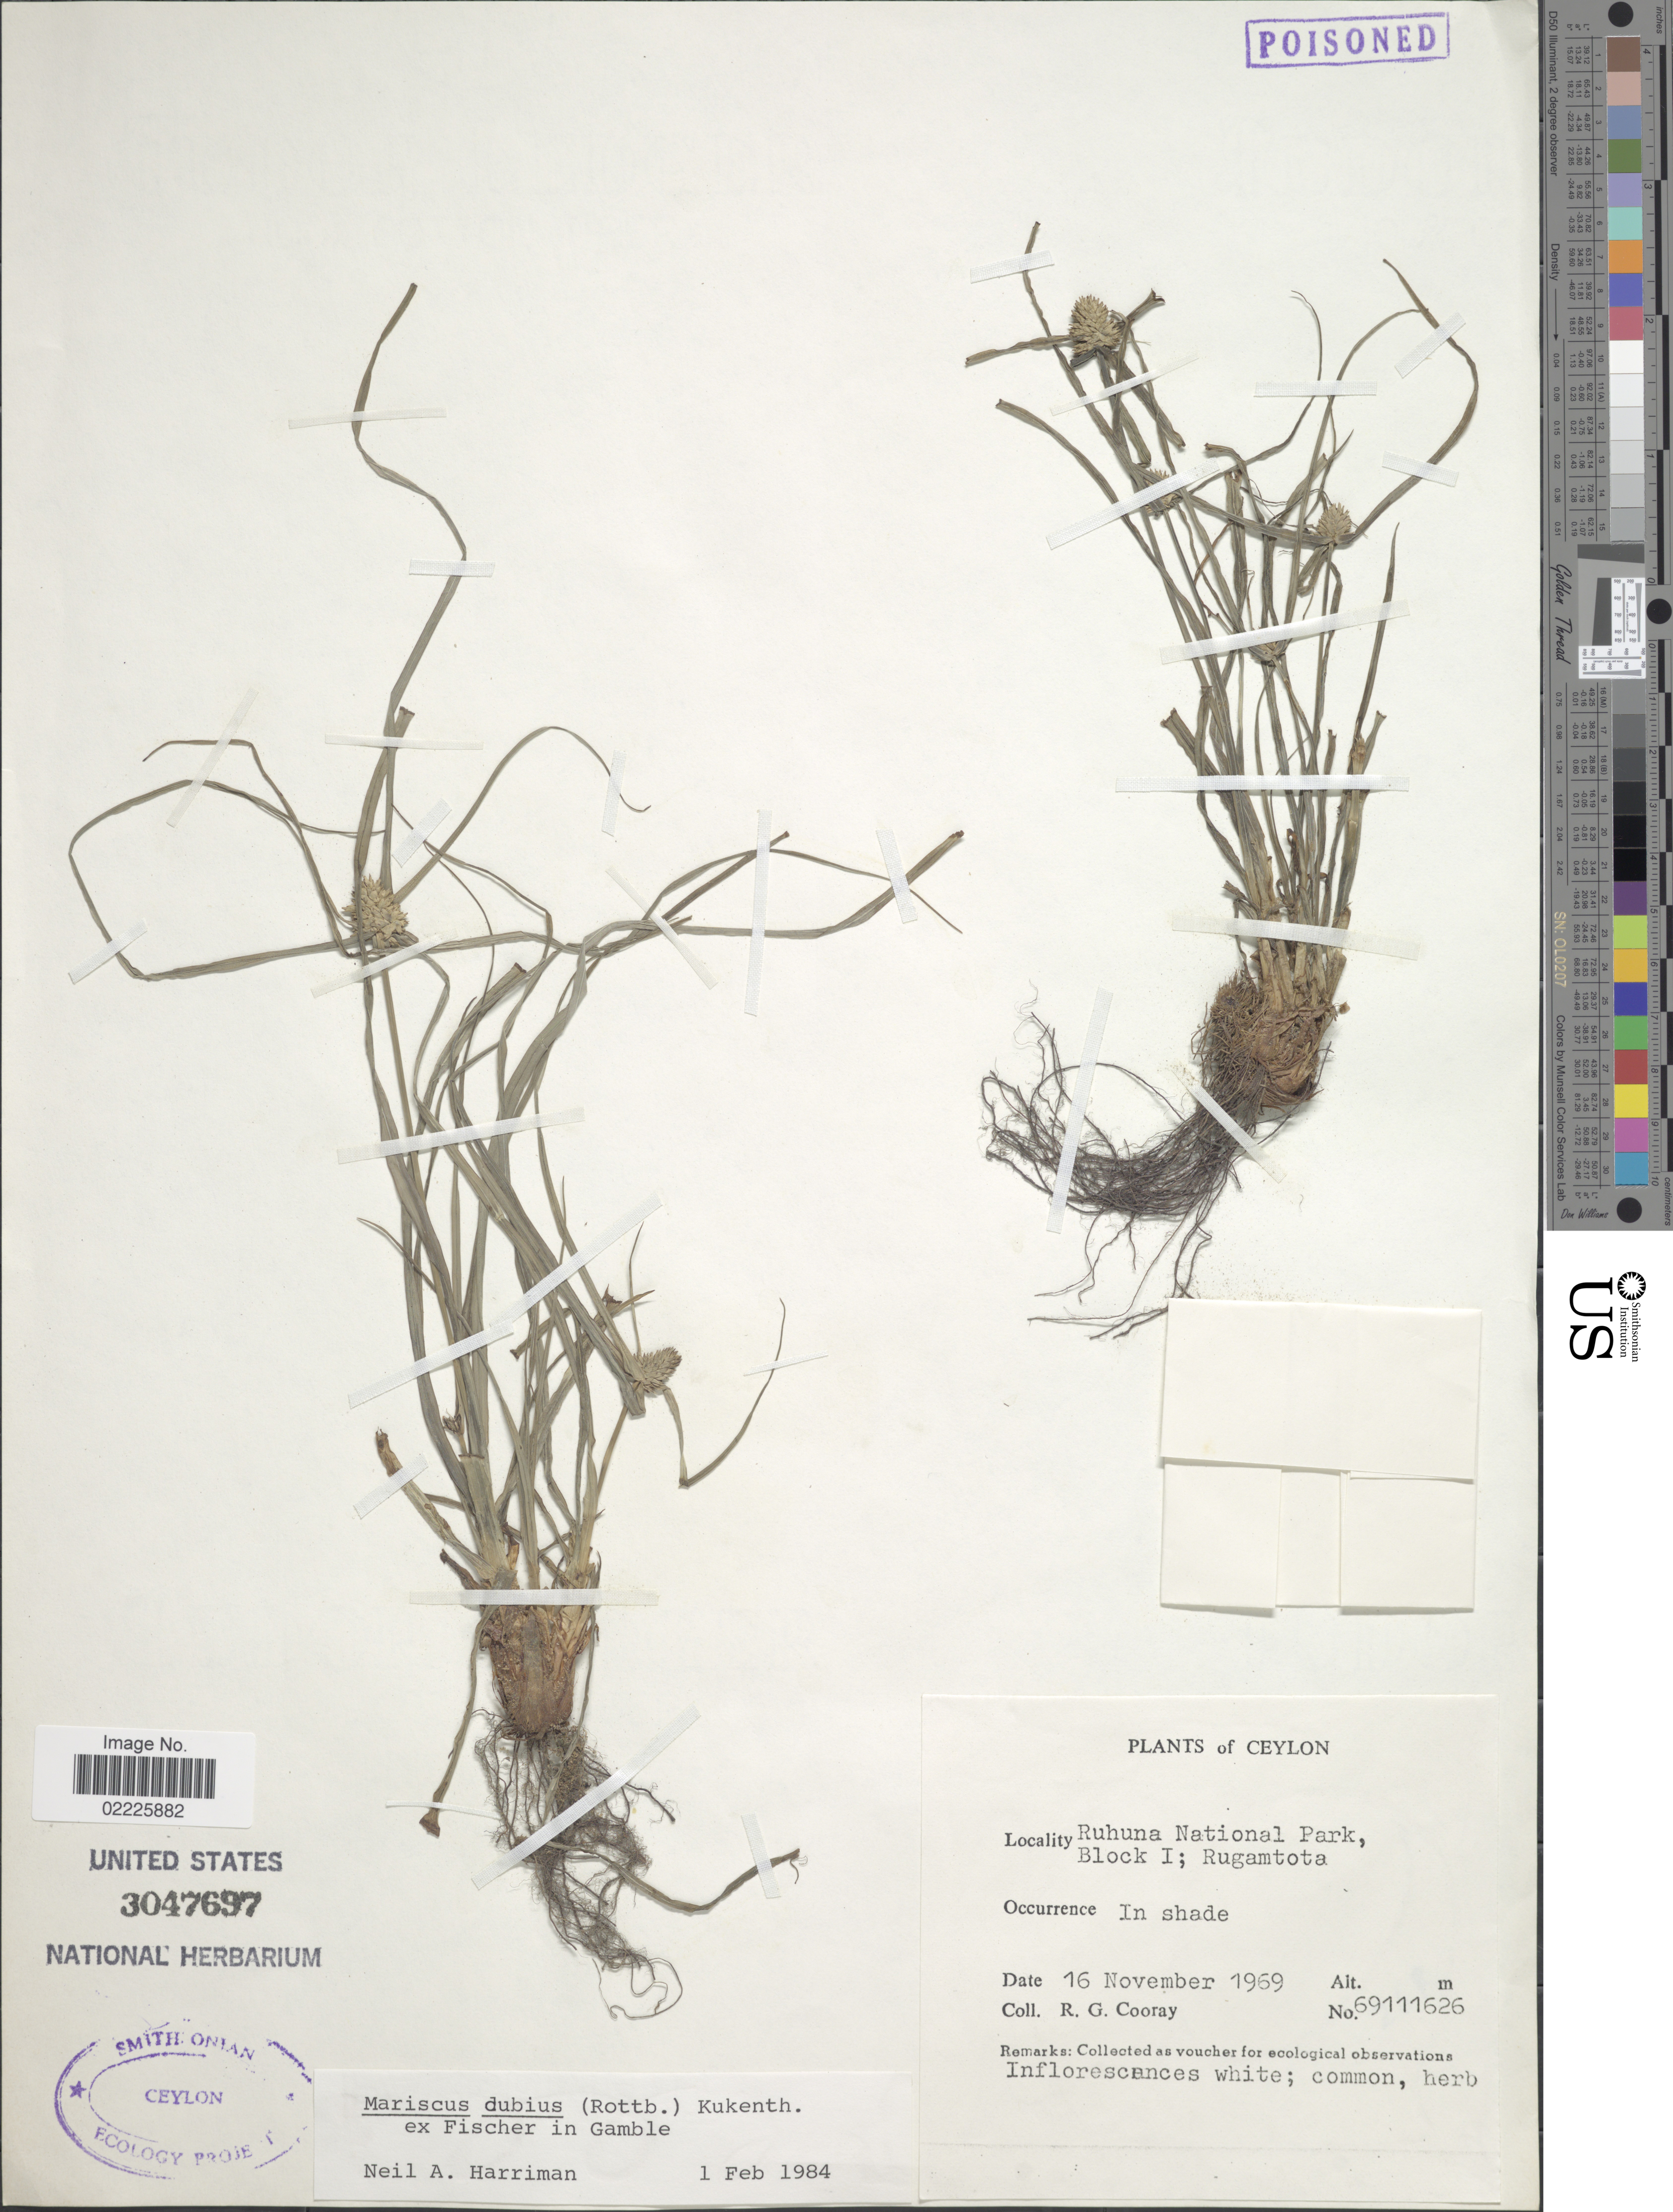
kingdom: Plantae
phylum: Tracheophyta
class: Liliopsida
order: Poales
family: Cyperaceae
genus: Cyperus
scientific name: Cyperus dubius Rottb. var. dubius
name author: Rottb.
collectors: R. Cooray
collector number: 69111626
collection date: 1969-11-16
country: Sri Lanka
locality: Ruhuna National Park, Block I; Rugamtota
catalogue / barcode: US 3047697